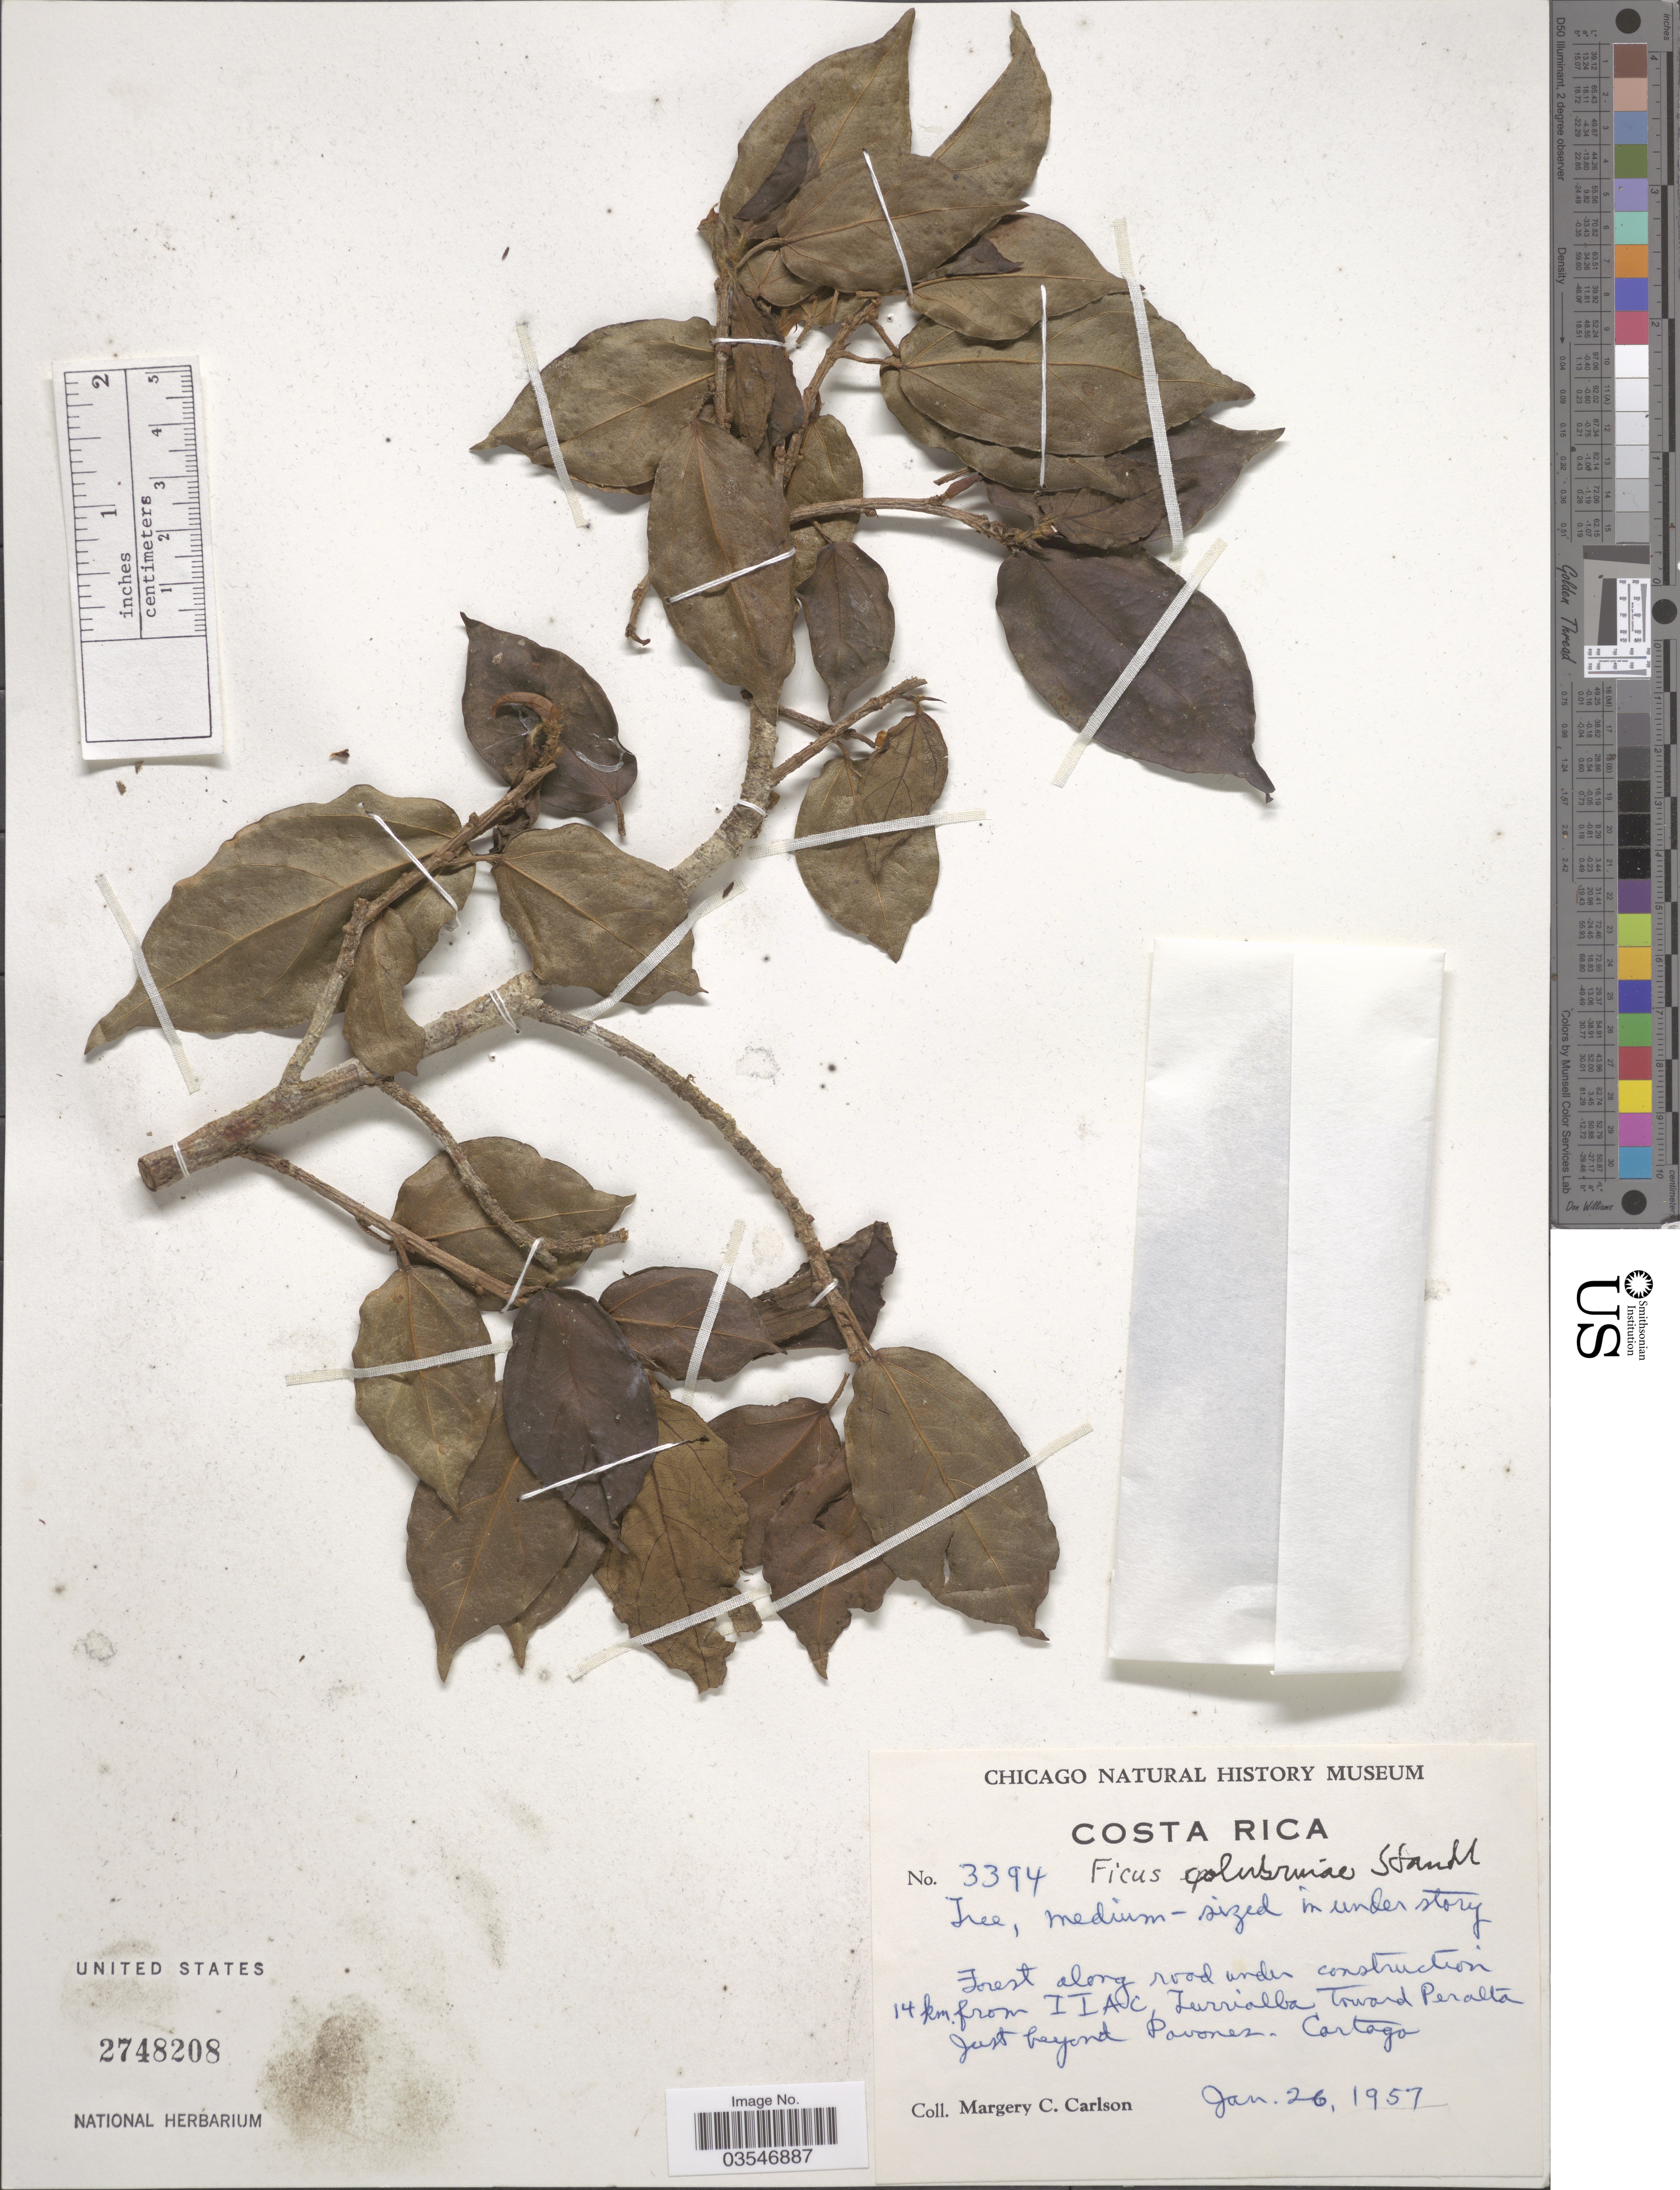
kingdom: Plantae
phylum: Tracheophyta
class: Magnoliopsida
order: Rosales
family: Moraceae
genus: Ficus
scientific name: Ficus colubrinae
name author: Standl.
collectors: M. C. Carlson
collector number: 3394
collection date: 1957-01-26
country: Costa Rica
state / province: Cartago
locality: Forest along road under construction 14 km. from IIAC Zurrialba Toward Peralta. Just beyond Pavonez.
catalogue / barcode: US 2748208